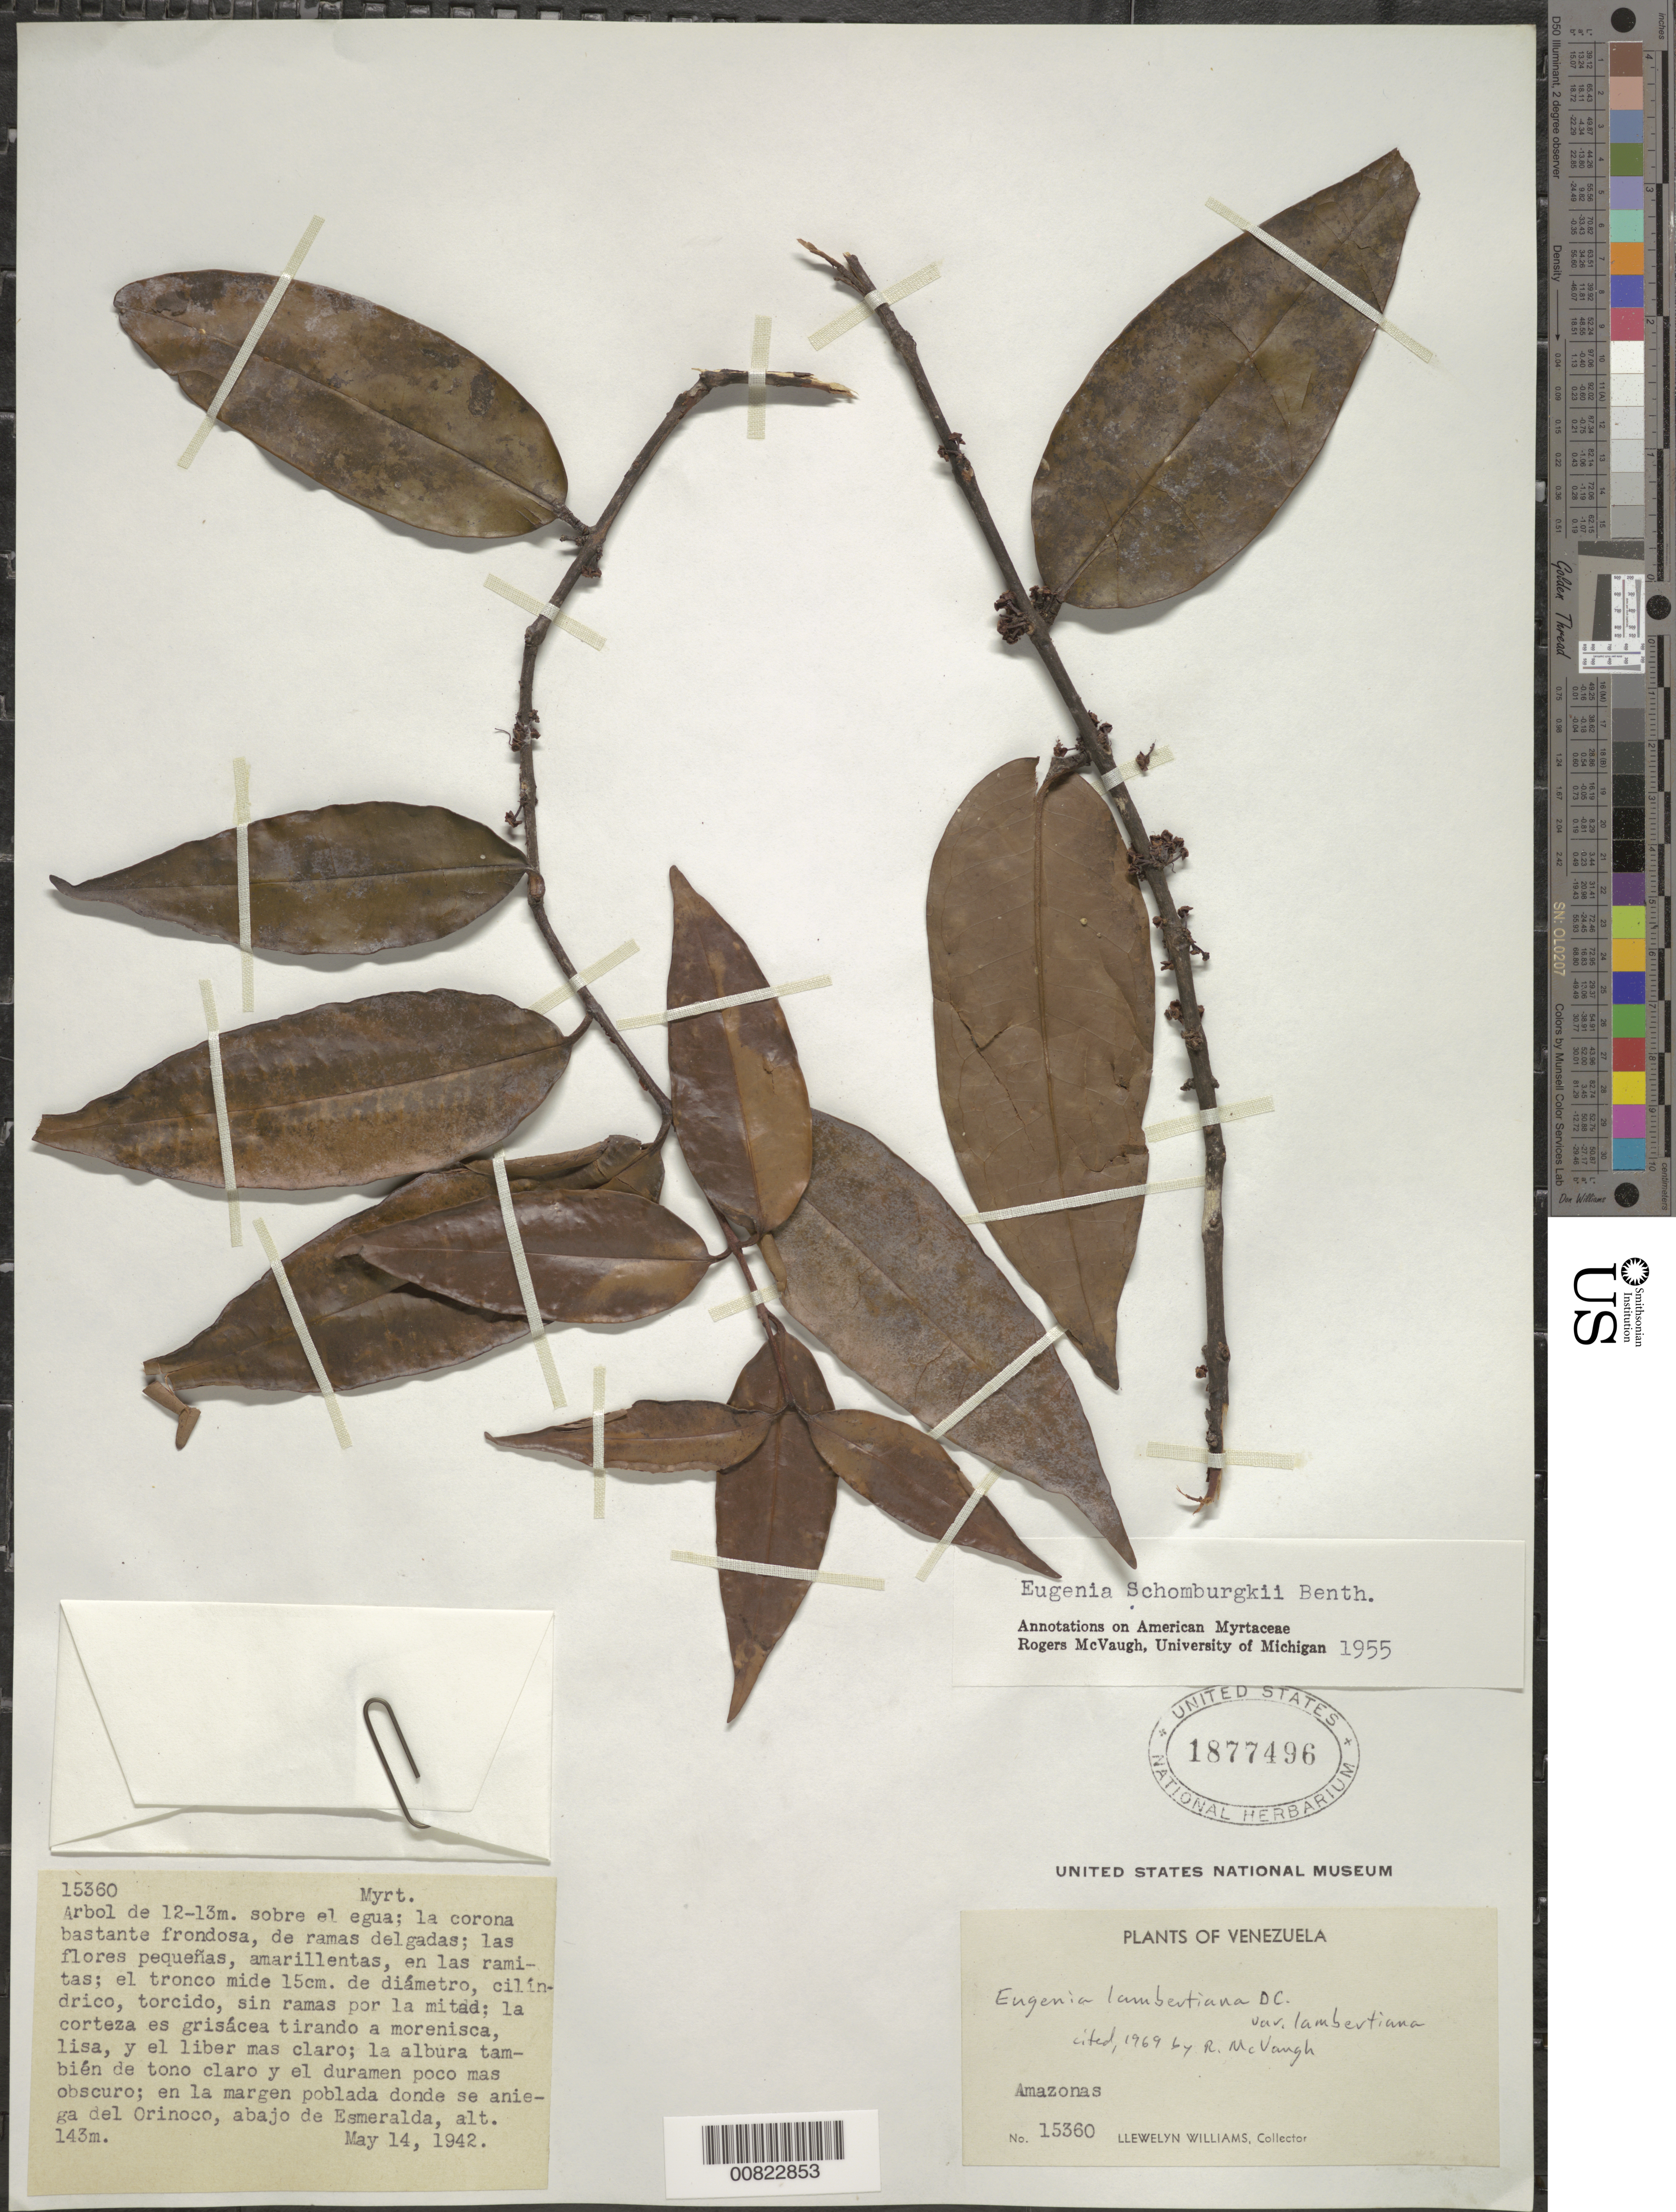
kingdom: Plantae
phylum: Tracheophyta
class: Magnoliopsida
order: Myrtales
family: Myrtaceae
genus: Eugenia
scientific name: Eugenia lambertiana var. lambertiana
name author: DC.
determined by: McVaugh, R.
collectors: Ll. Williams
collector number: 15360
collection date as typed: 14-May-42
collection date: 1942-05-14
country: Venezuela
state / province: Amazonas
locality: Esmeralda, Alto Orinoco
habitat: Margene poblada donde se aniega del rio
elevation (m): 143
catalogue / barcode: US 1877496